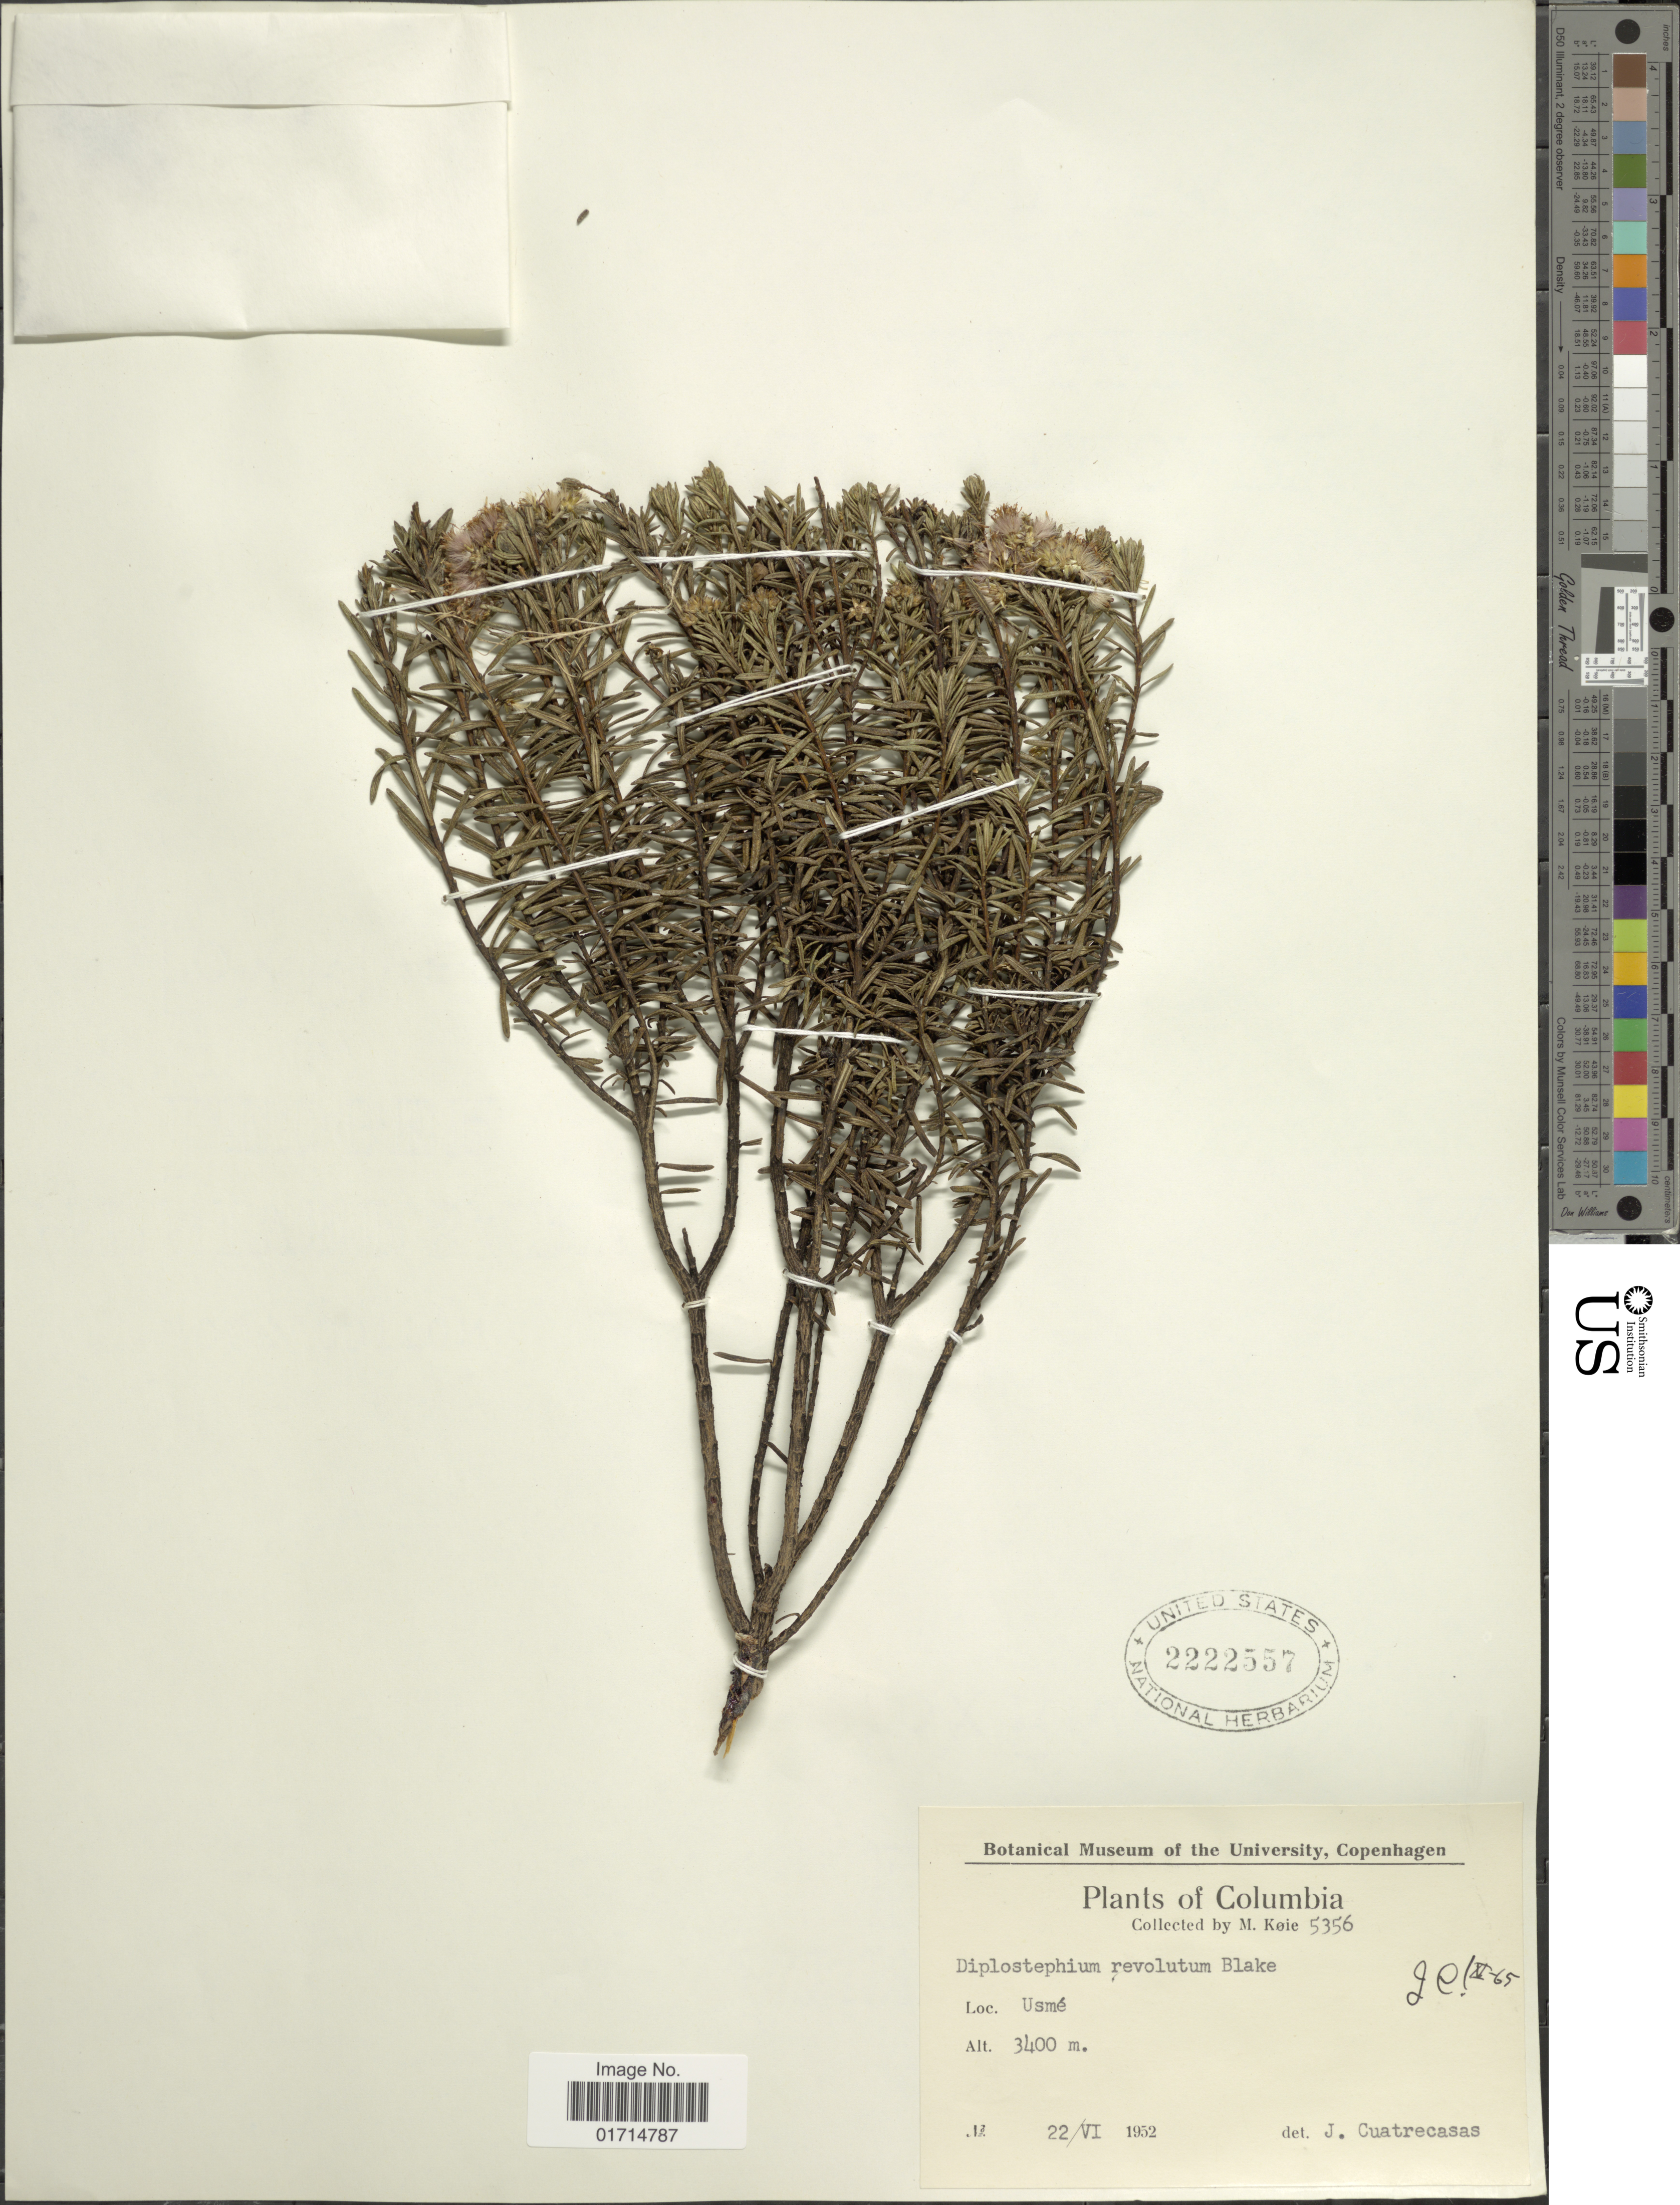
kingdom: Plantae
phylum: Tracheophyta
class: Magnoliopsida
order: Asterales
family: Asteraceae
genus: Diplostephium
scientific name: Diplostephium revolutum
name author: S.F. Blake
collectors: M. Köie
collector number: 5356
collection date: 1952-06-22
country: Colombia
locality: Columbia. Usme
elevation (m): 3400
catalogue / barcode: US 2222557